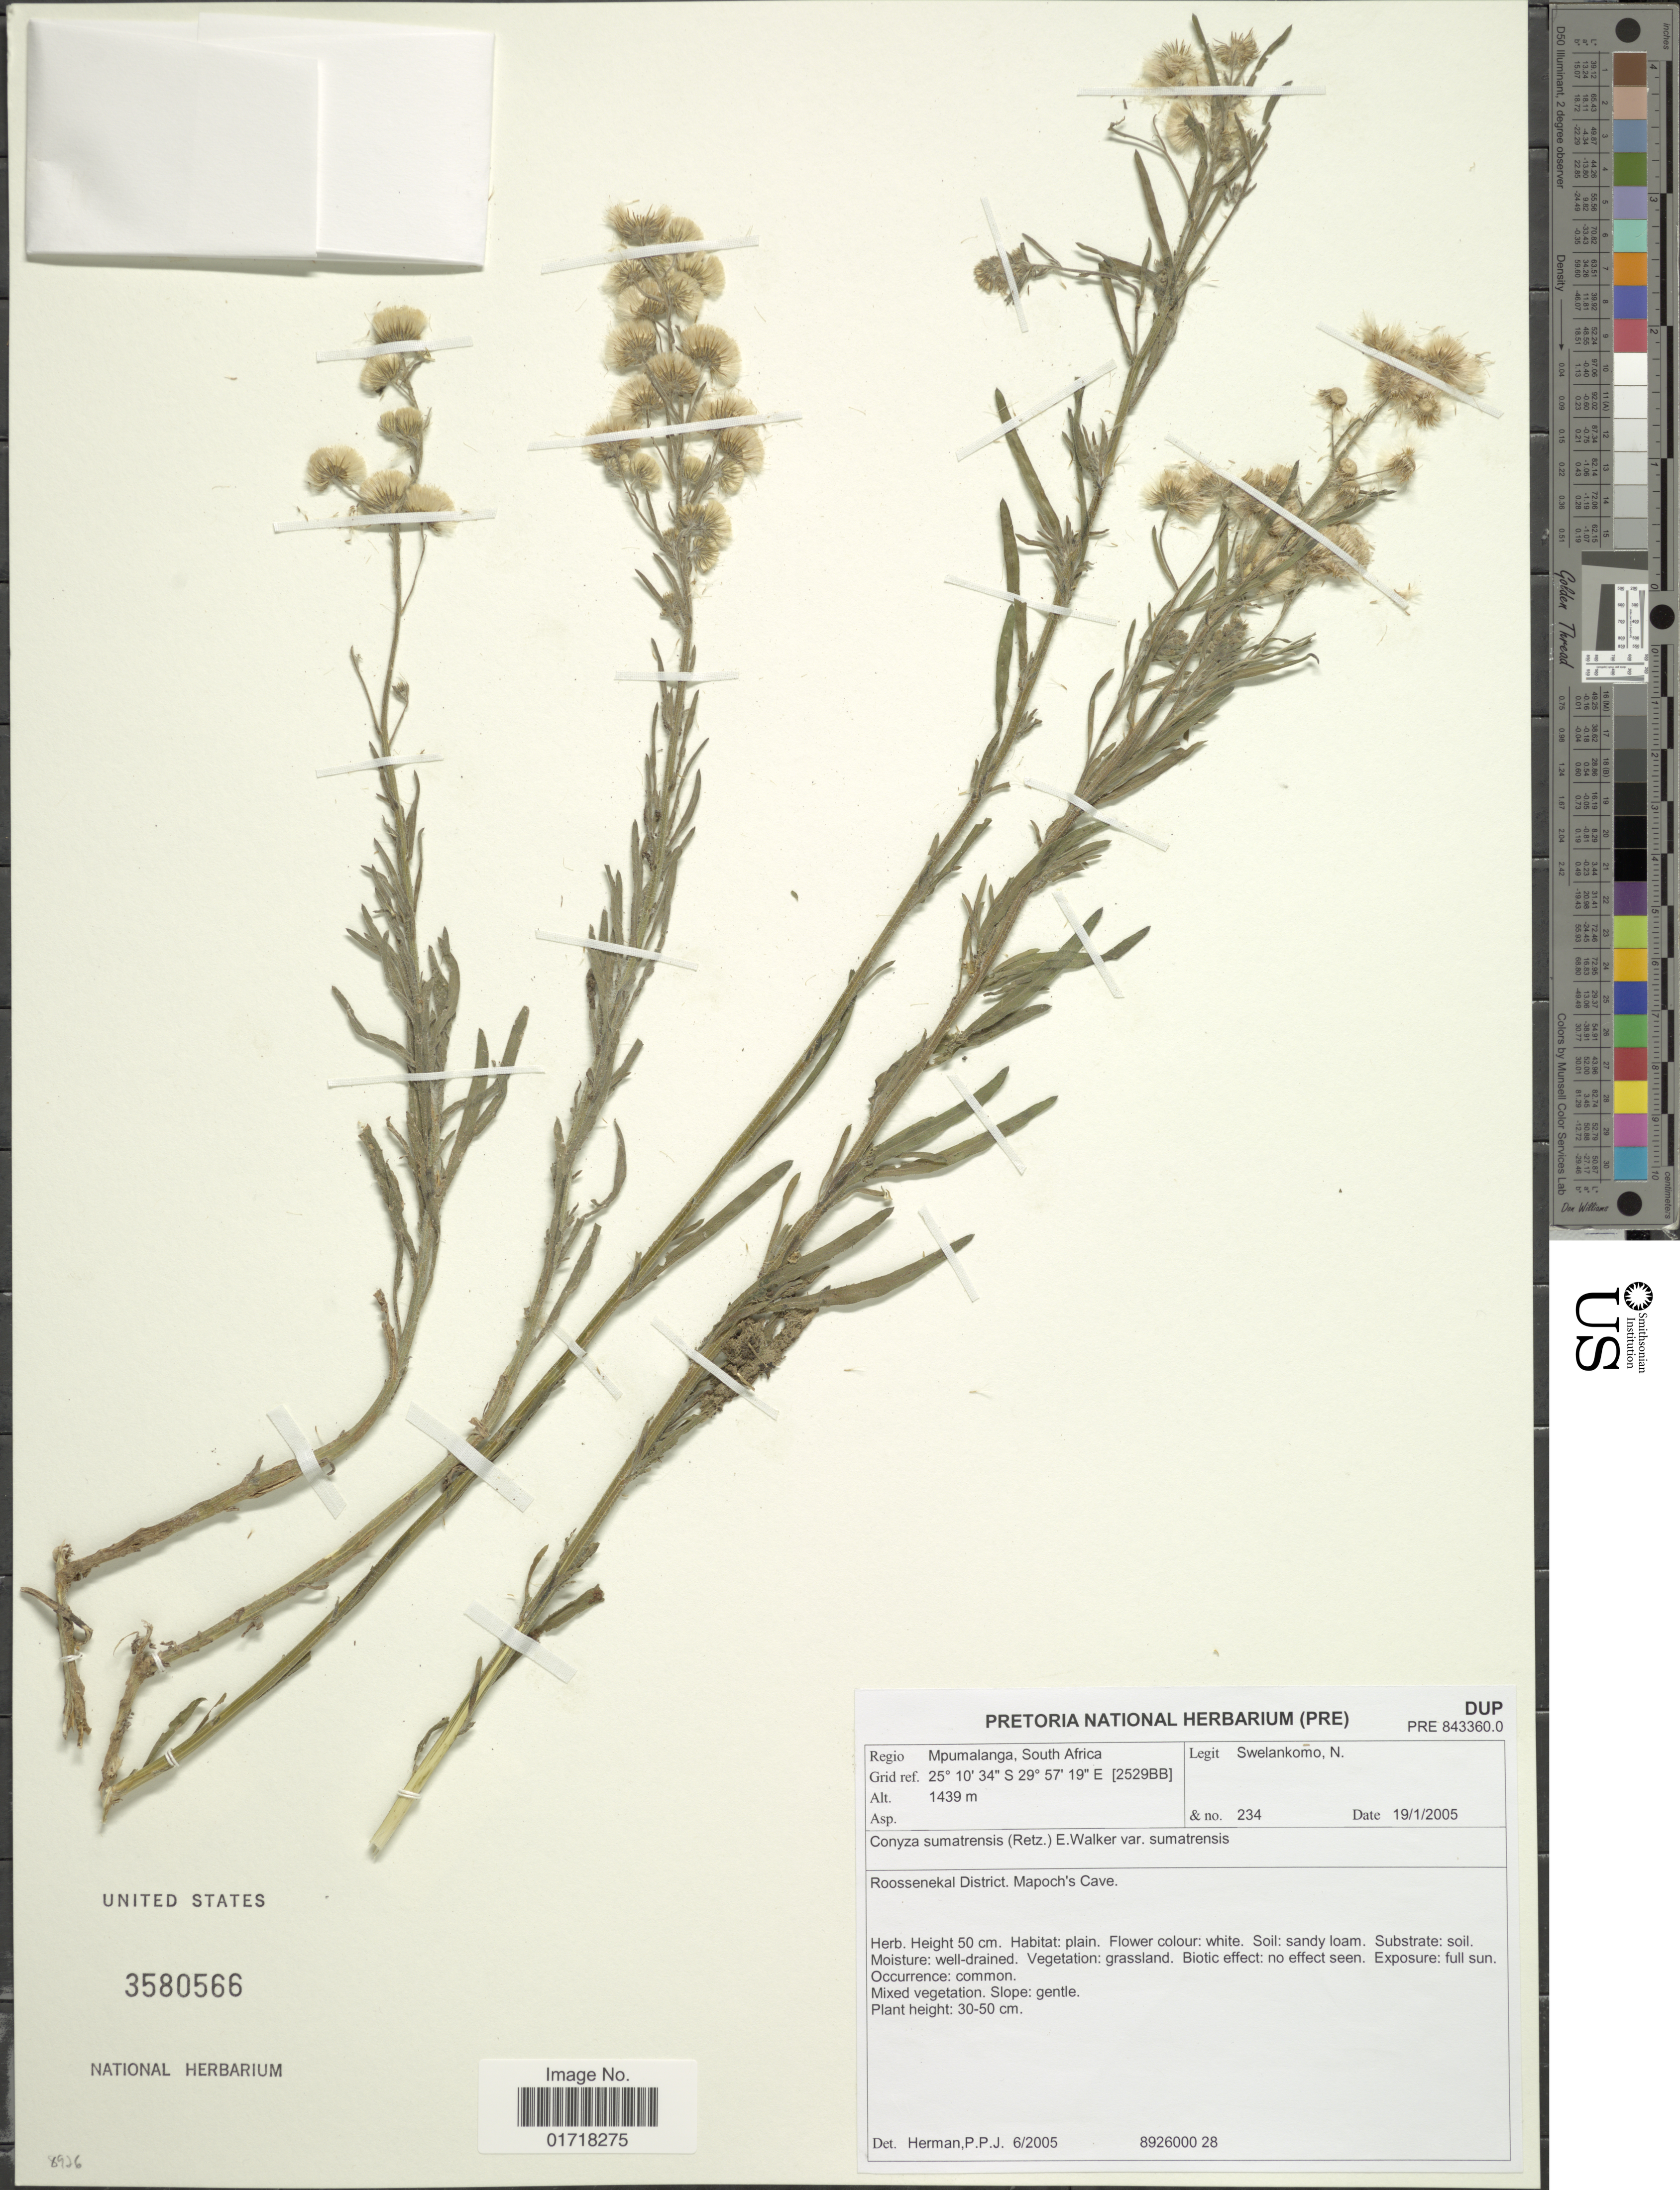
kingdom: Plantae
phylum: Tracheophyta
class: Magnoliopsida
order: Asterales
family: Asteraceae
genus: Conyza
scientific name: Conyza sumatrensis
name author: (Retz.) E. Walker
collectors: N. Swelankomo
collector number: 234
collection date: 2005-01-19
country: South Africa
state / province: Mpumalanga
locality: Regio Mpumalanga, South Africa, Grid Ref. [2529BB], Roossenekal District, Mapoch's Cave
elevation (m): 1439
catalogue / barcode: US 3580566